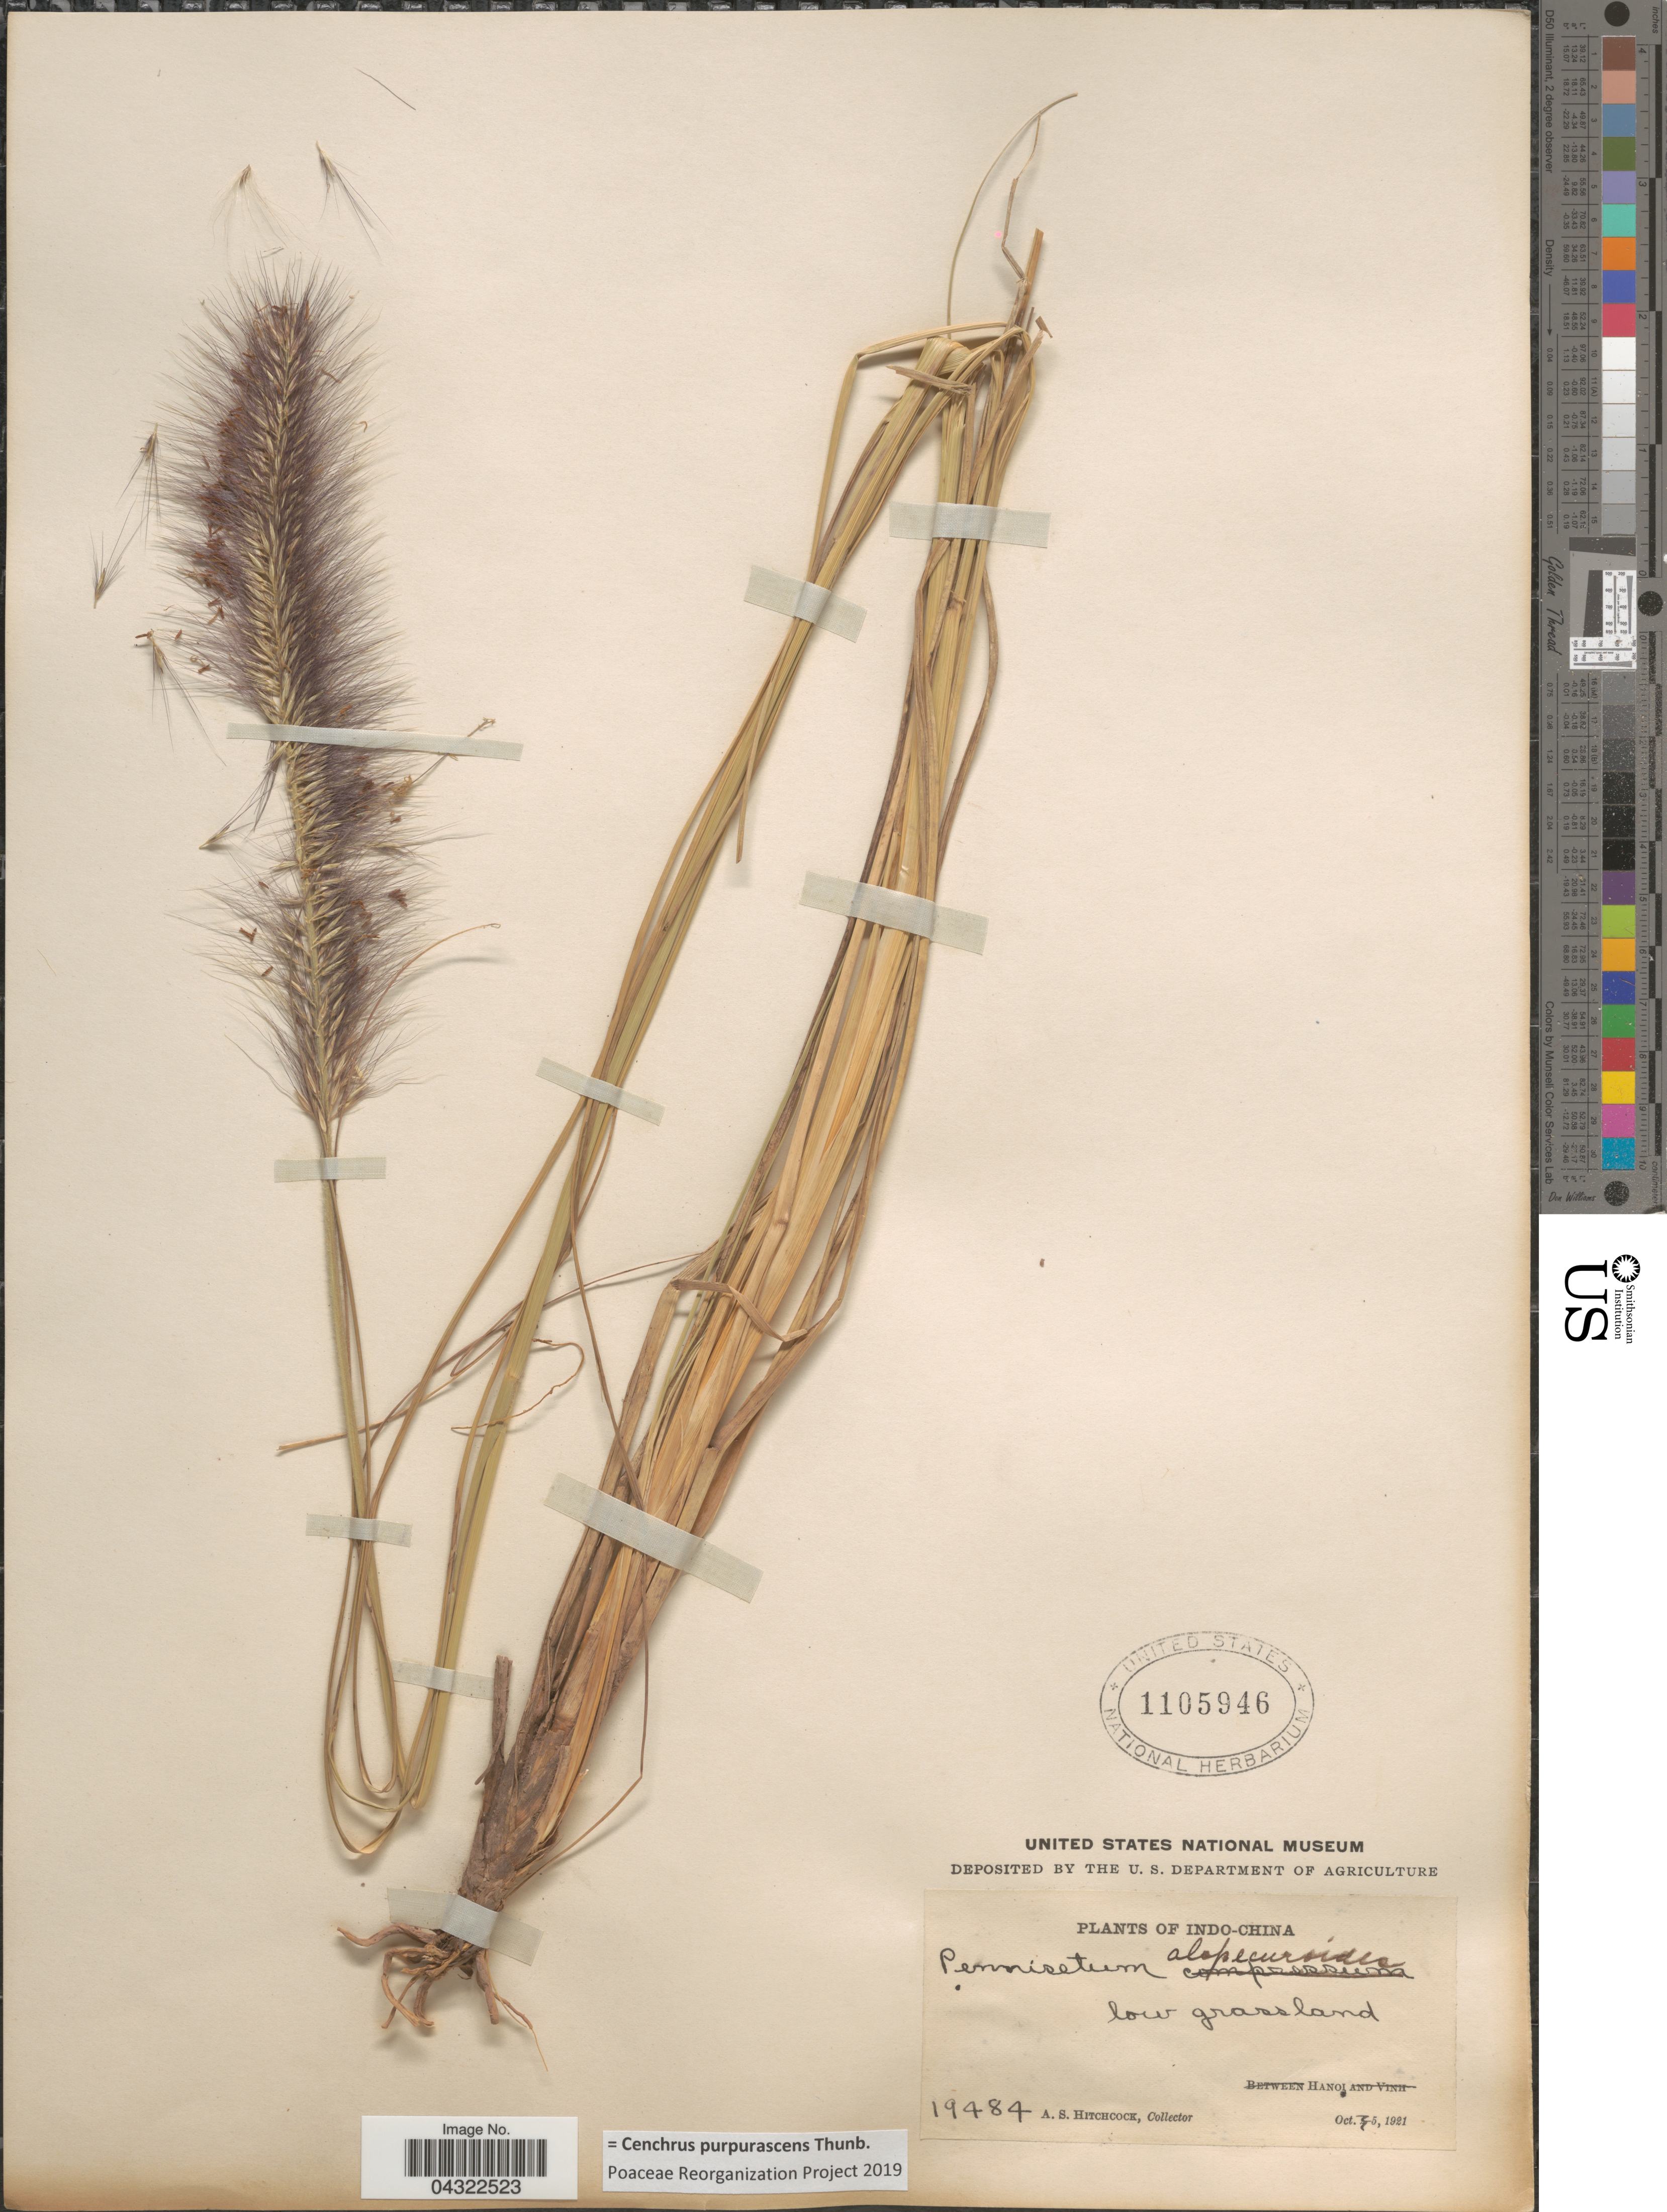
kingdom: Plantae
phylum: Tracheophyta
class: Liliopsida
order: Poales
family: Poaceae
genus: Cenchrus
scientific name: Cenchrus purpurascens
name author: Thunb.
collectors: A. S. Hitchcock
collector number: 19484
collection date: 1921-10-05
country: Vietnam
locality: Indo-China. Low grassland. Hanoi.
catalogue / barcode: US 1105946